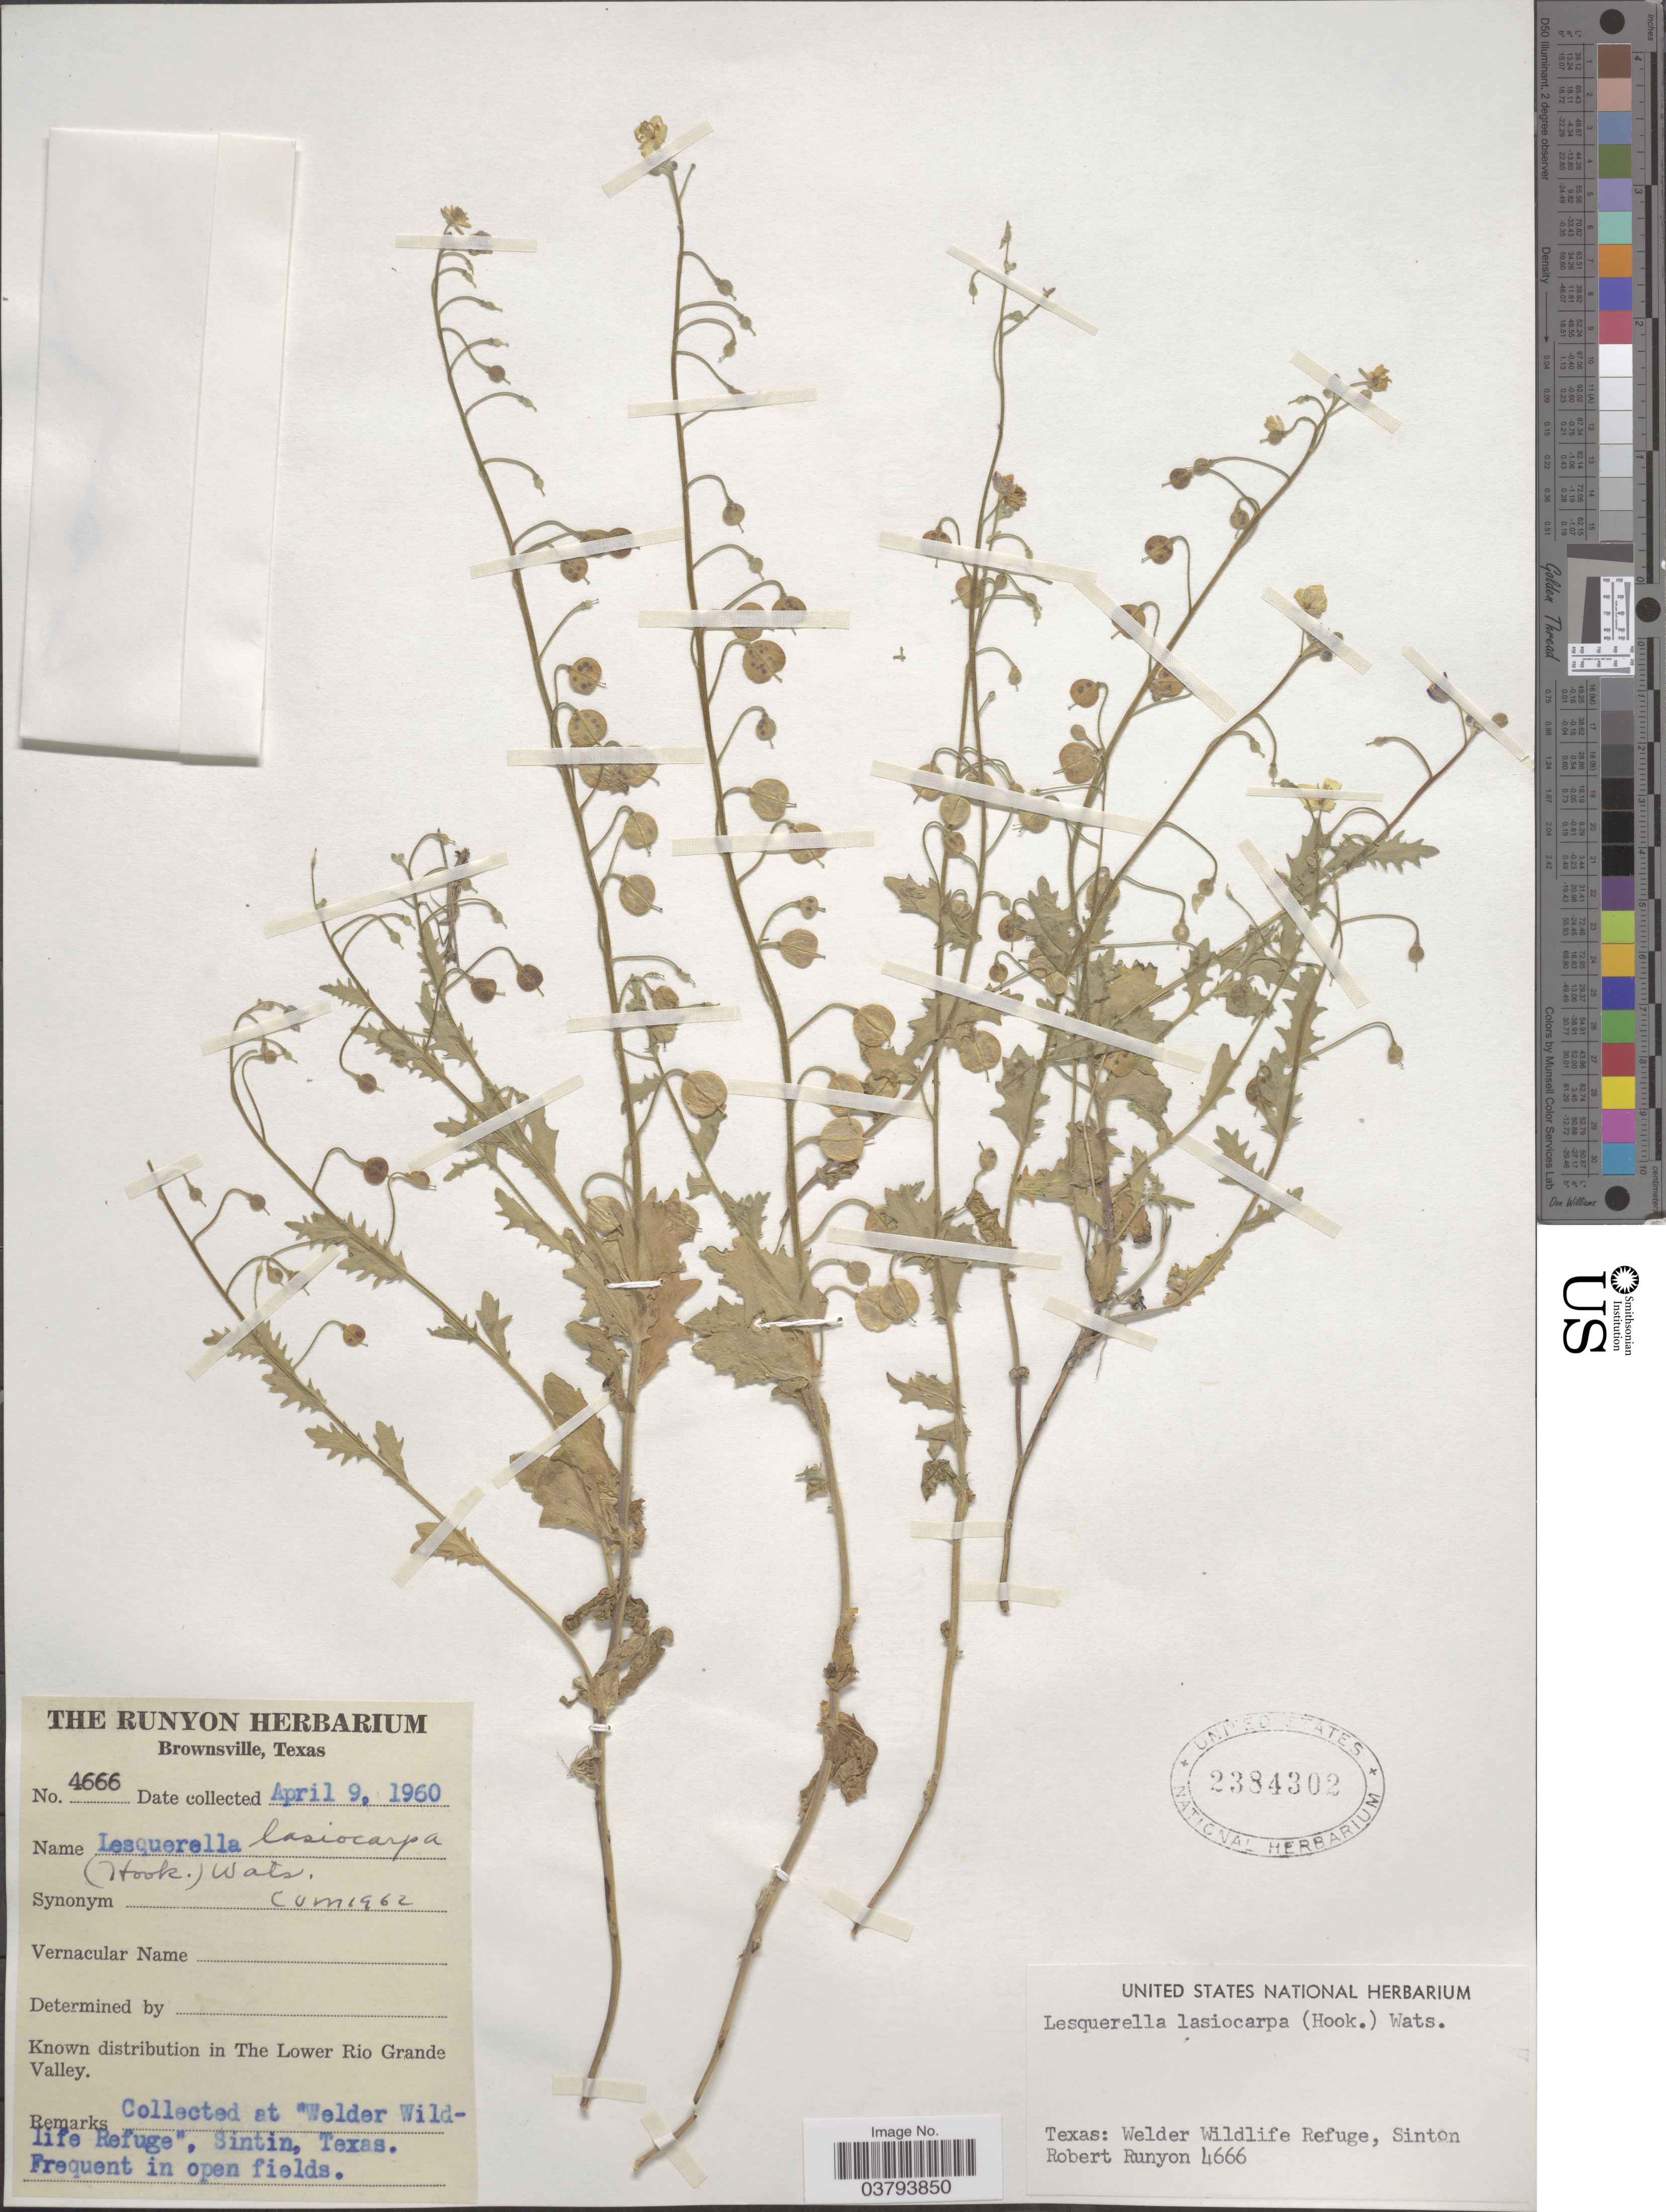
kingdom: Plantae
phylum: Tracheophyta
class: Magnoliopsida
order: Brassicales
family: Brassicaceae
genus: Lesquerella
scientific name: Lesquerella lasiocarpa subsp. lasiocarpa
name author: S. Watson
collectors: R. Runyon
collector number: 4666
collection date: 1960-04-09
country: United States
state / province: Texas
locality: In The Lower Rio Grande Valley. [unsure placement] Welder Wildlife Refuge, Sinton, Sintin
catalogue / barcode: US 2384302